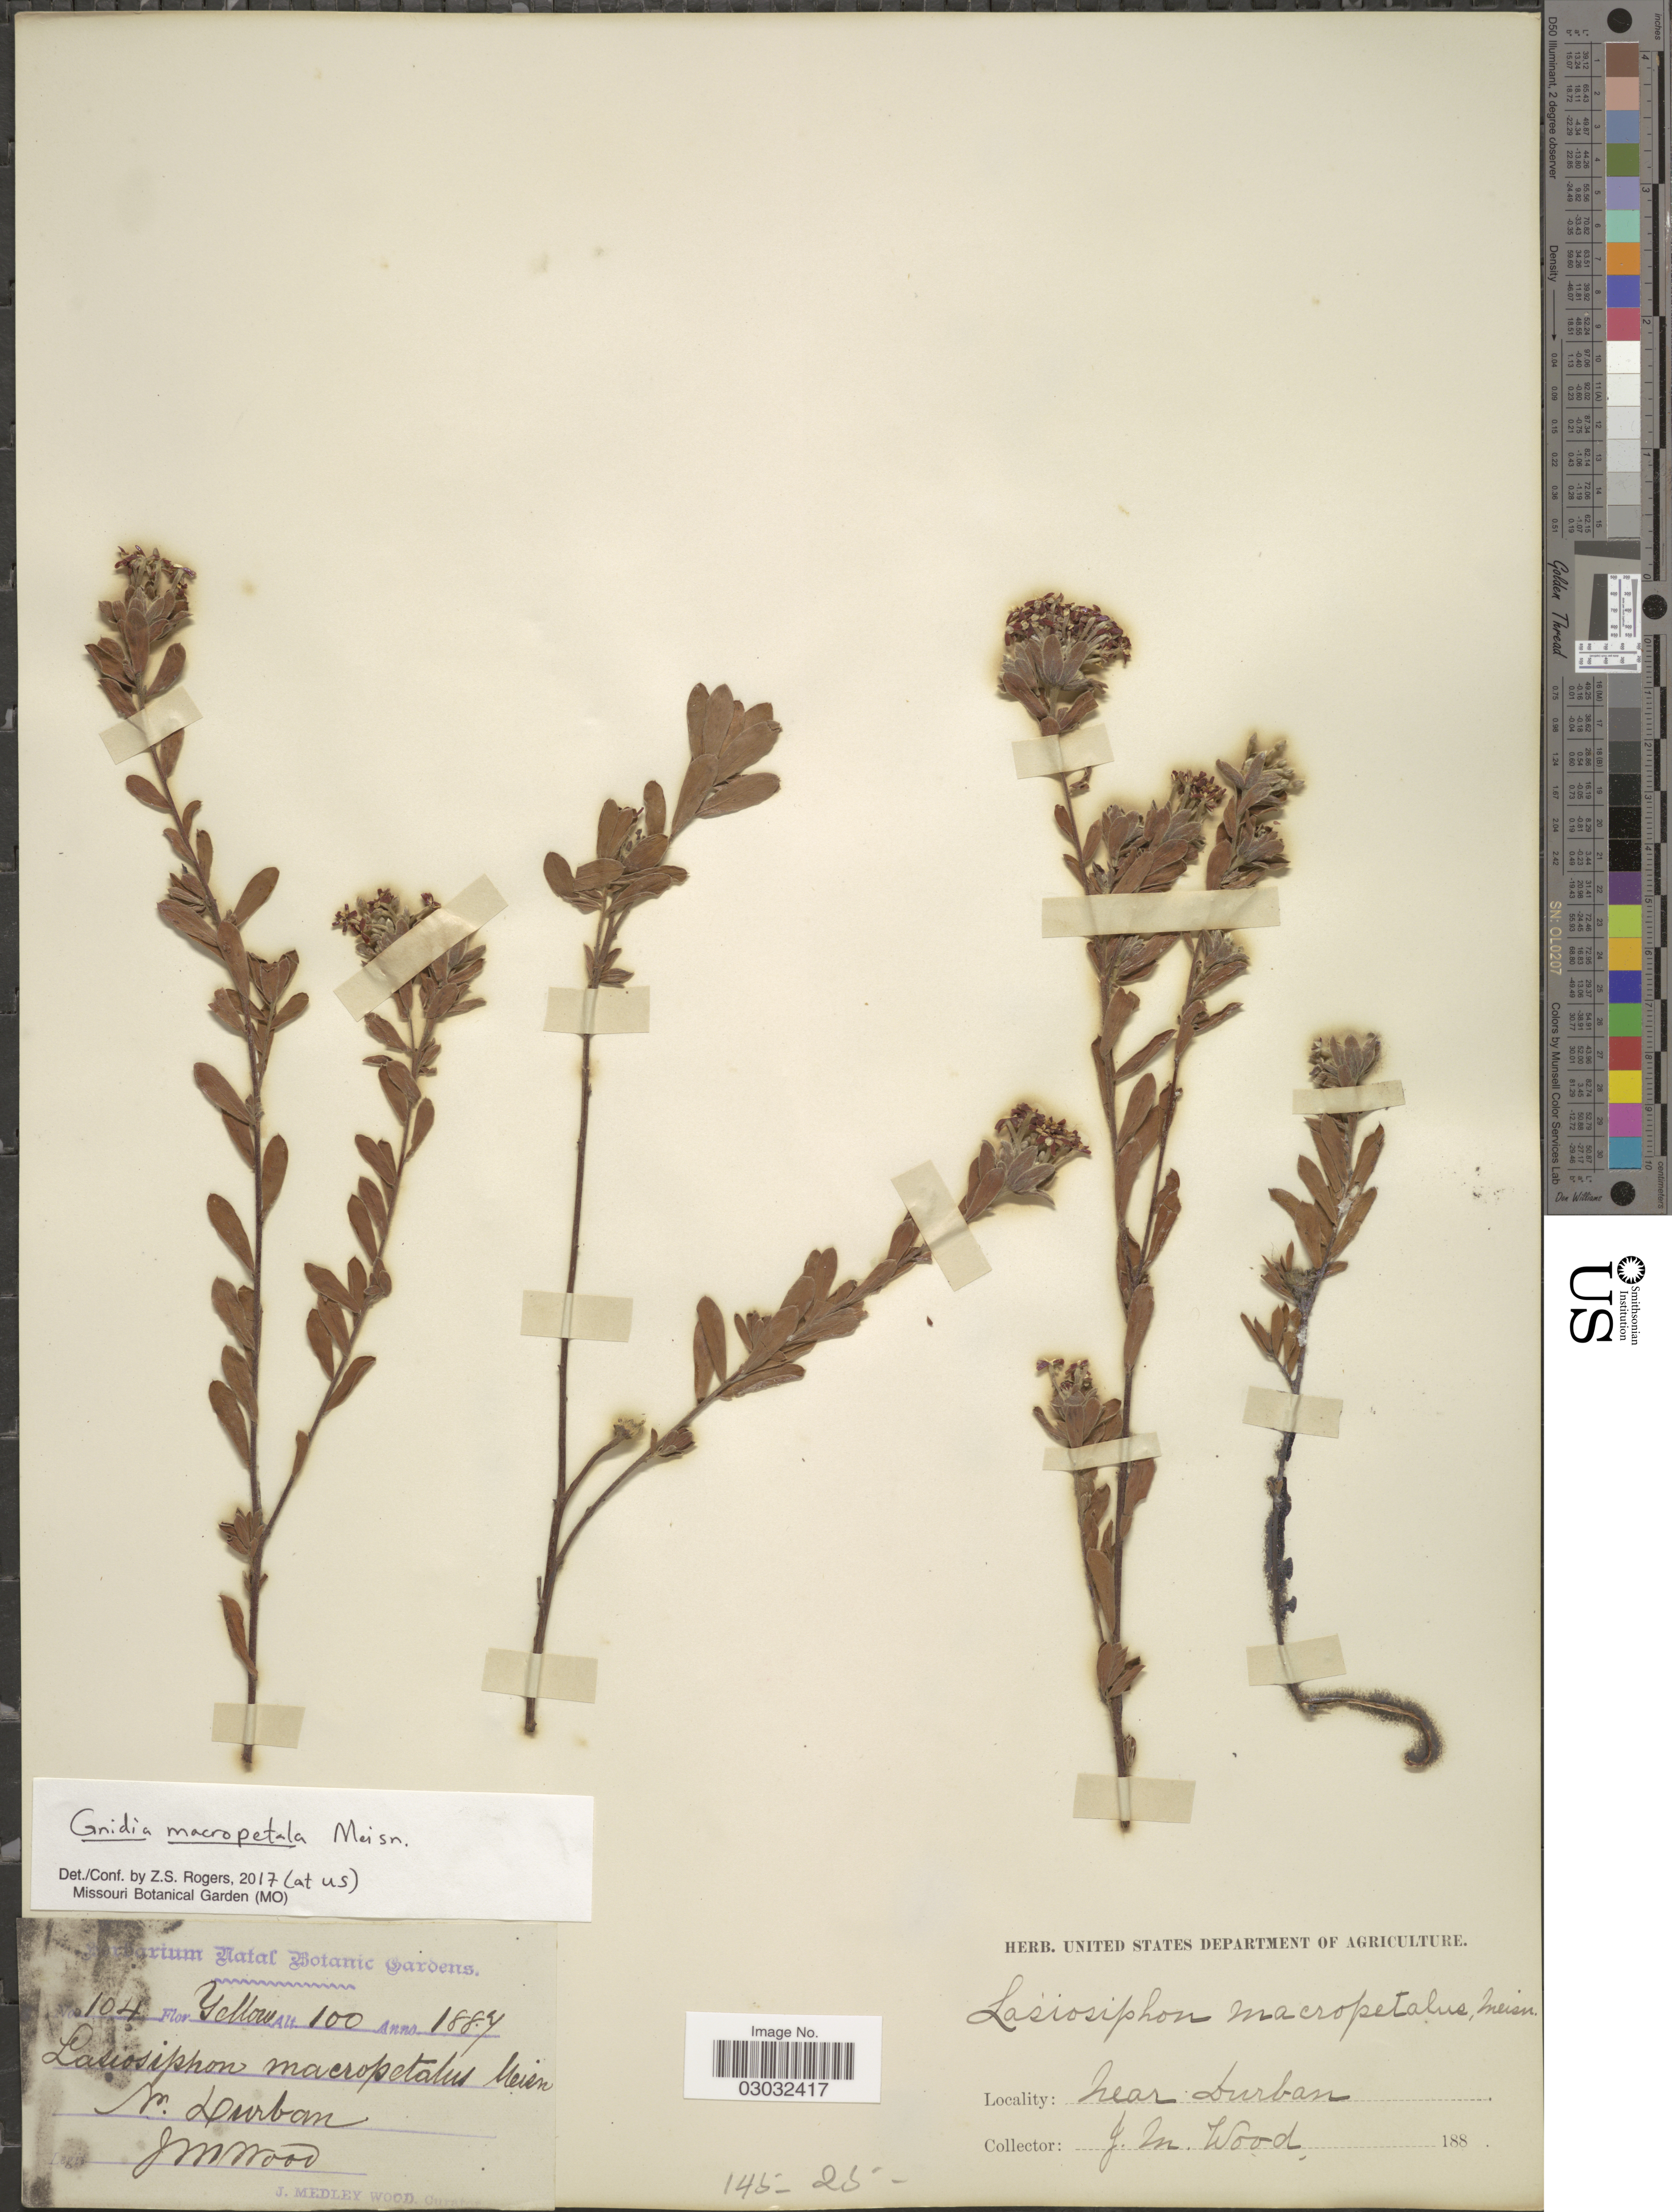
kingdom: Plantae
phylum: Tracheophyta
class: Magnoliopsida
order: Malvales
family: Thymelaeaceae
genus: Lasiosiphon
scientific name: Lasiosiphon macropetalus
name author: (Meisn.) Meisn.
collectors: J. M. Wood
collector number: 104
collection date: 1884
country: South Africa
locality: Near Durban.